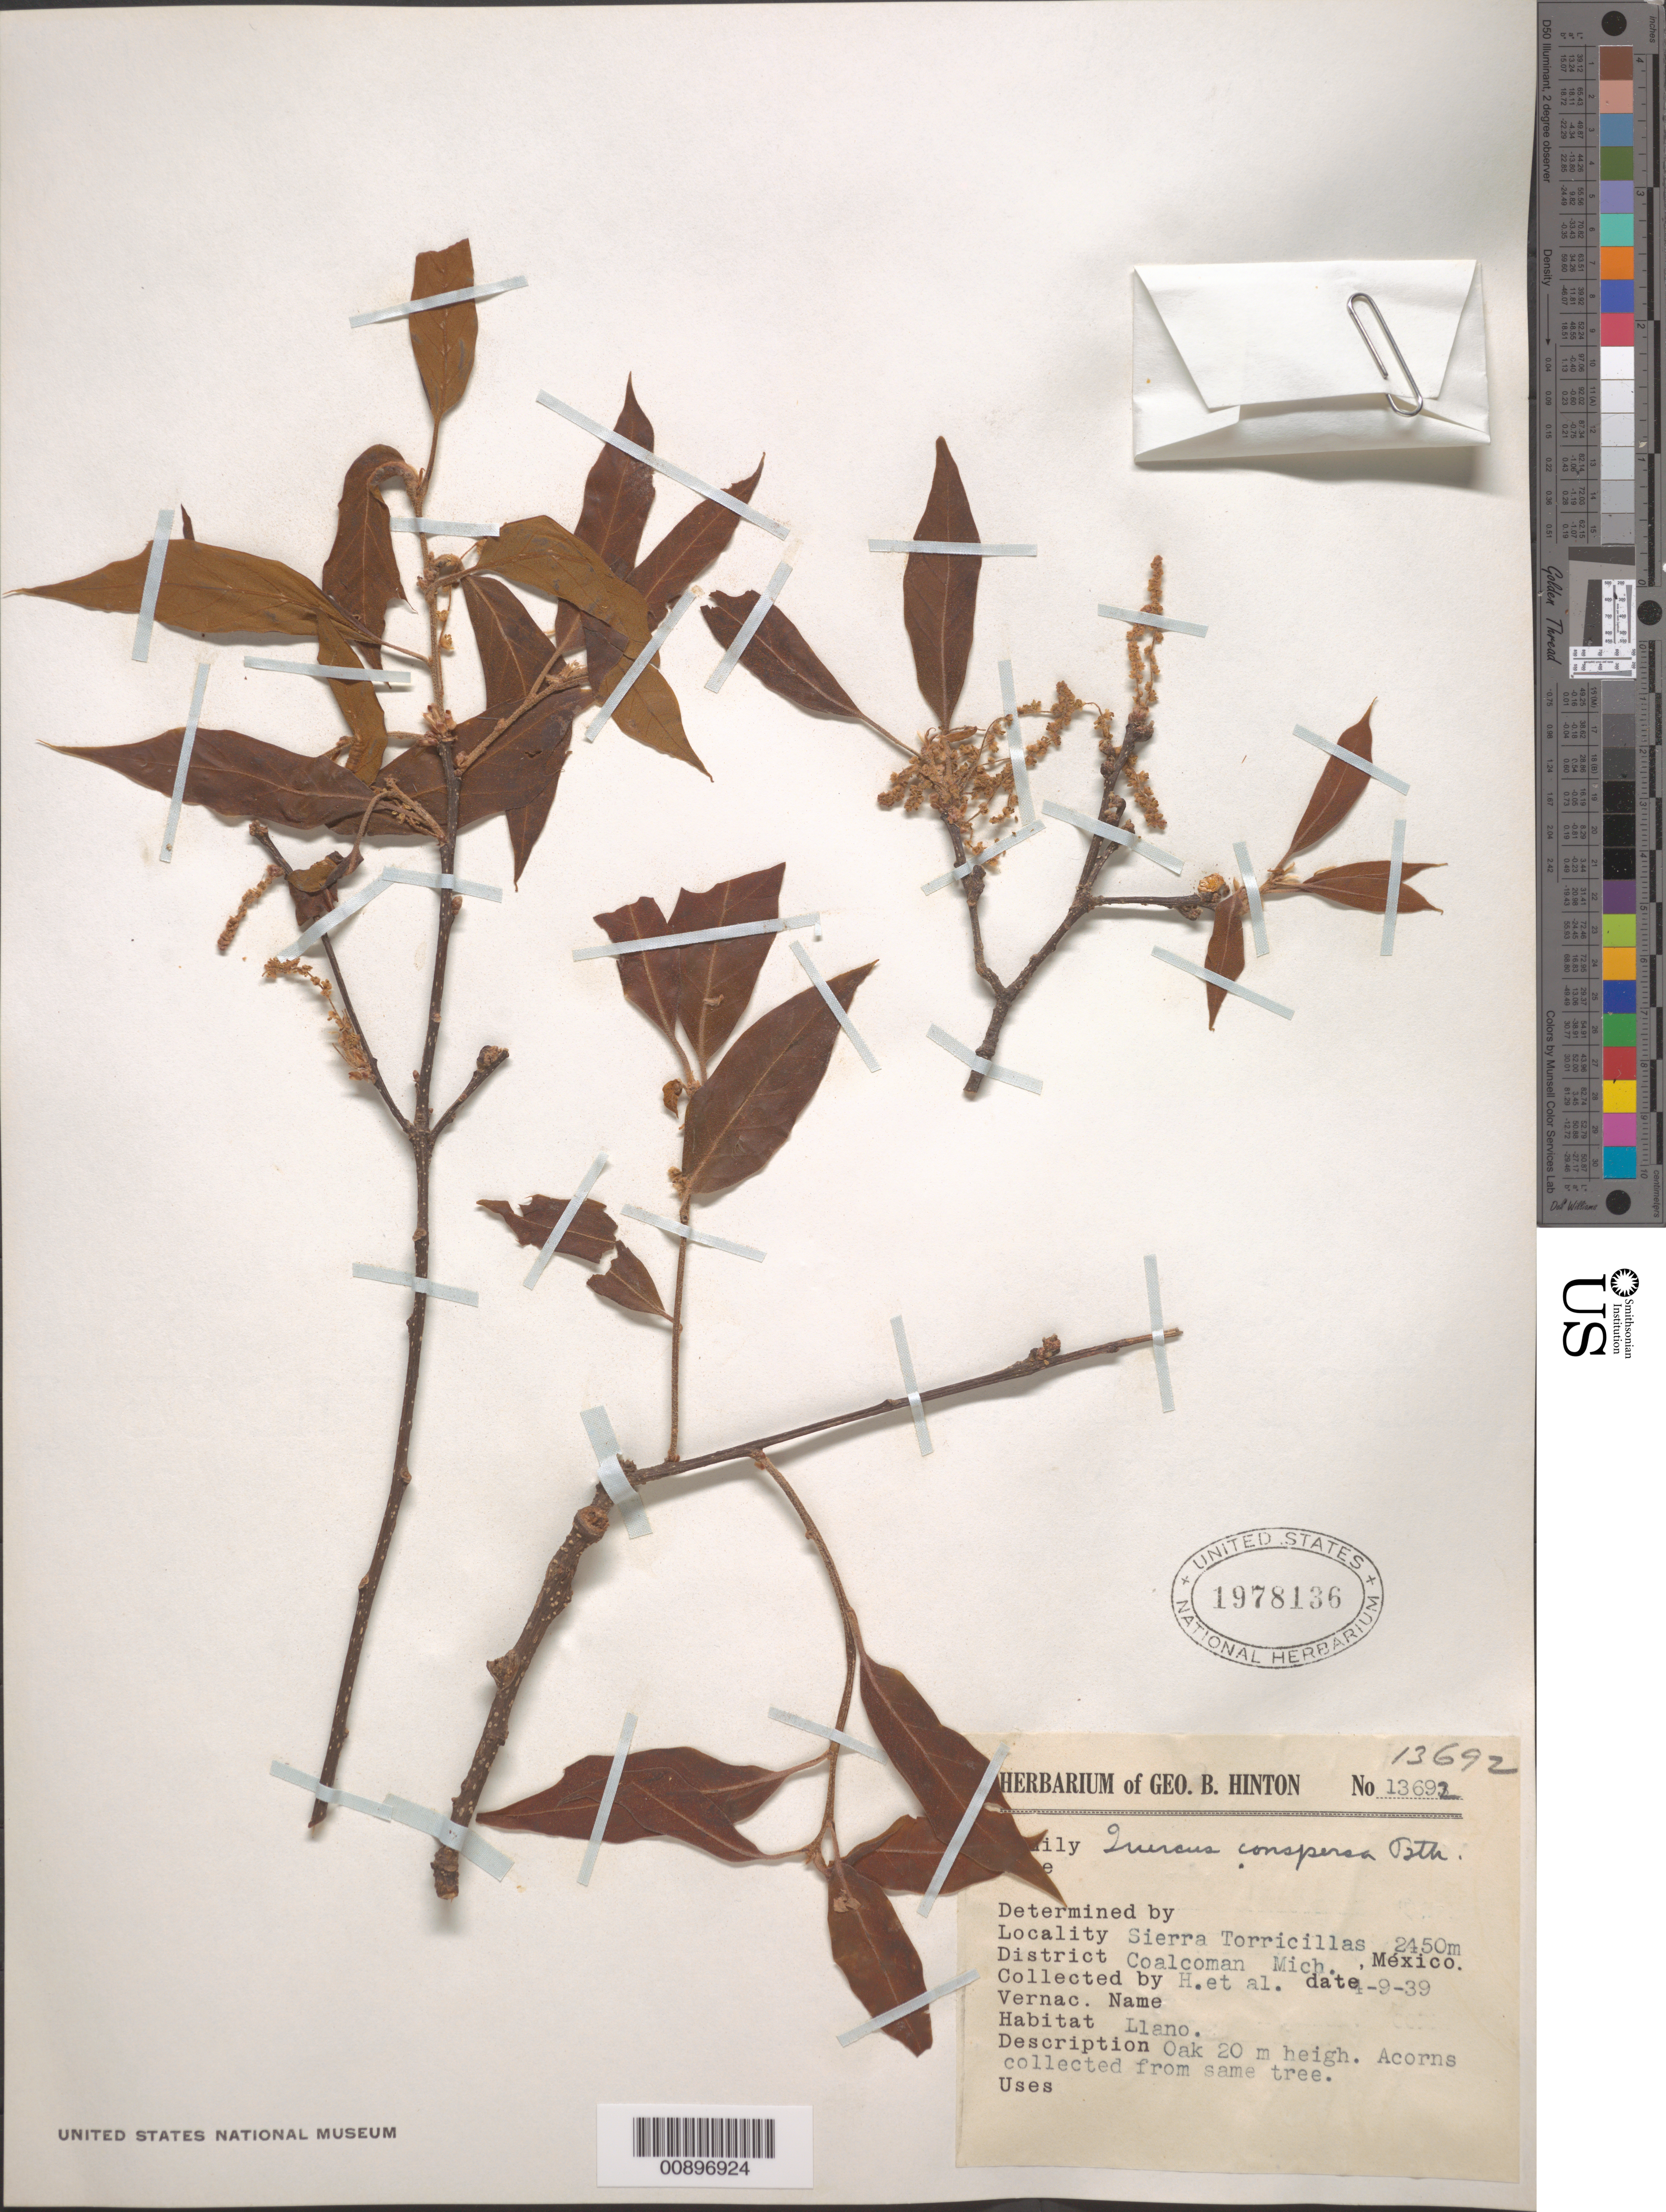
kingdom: Plantae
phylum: Tracheophyta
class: Magnoliopsida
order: Fagales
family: Fagaceae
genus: Quercus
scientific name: Quercus conspersa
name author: Benth.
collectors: G. B. Hinton & et al.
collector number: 13692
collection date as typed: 09 Apr 1939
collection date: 1939-04-09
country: Mexico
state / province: Michoacán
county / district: Coalcomán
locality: Sierra Torricillas, Coalcomán, Michoacán.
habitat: Llano.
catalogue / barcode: US 1978136